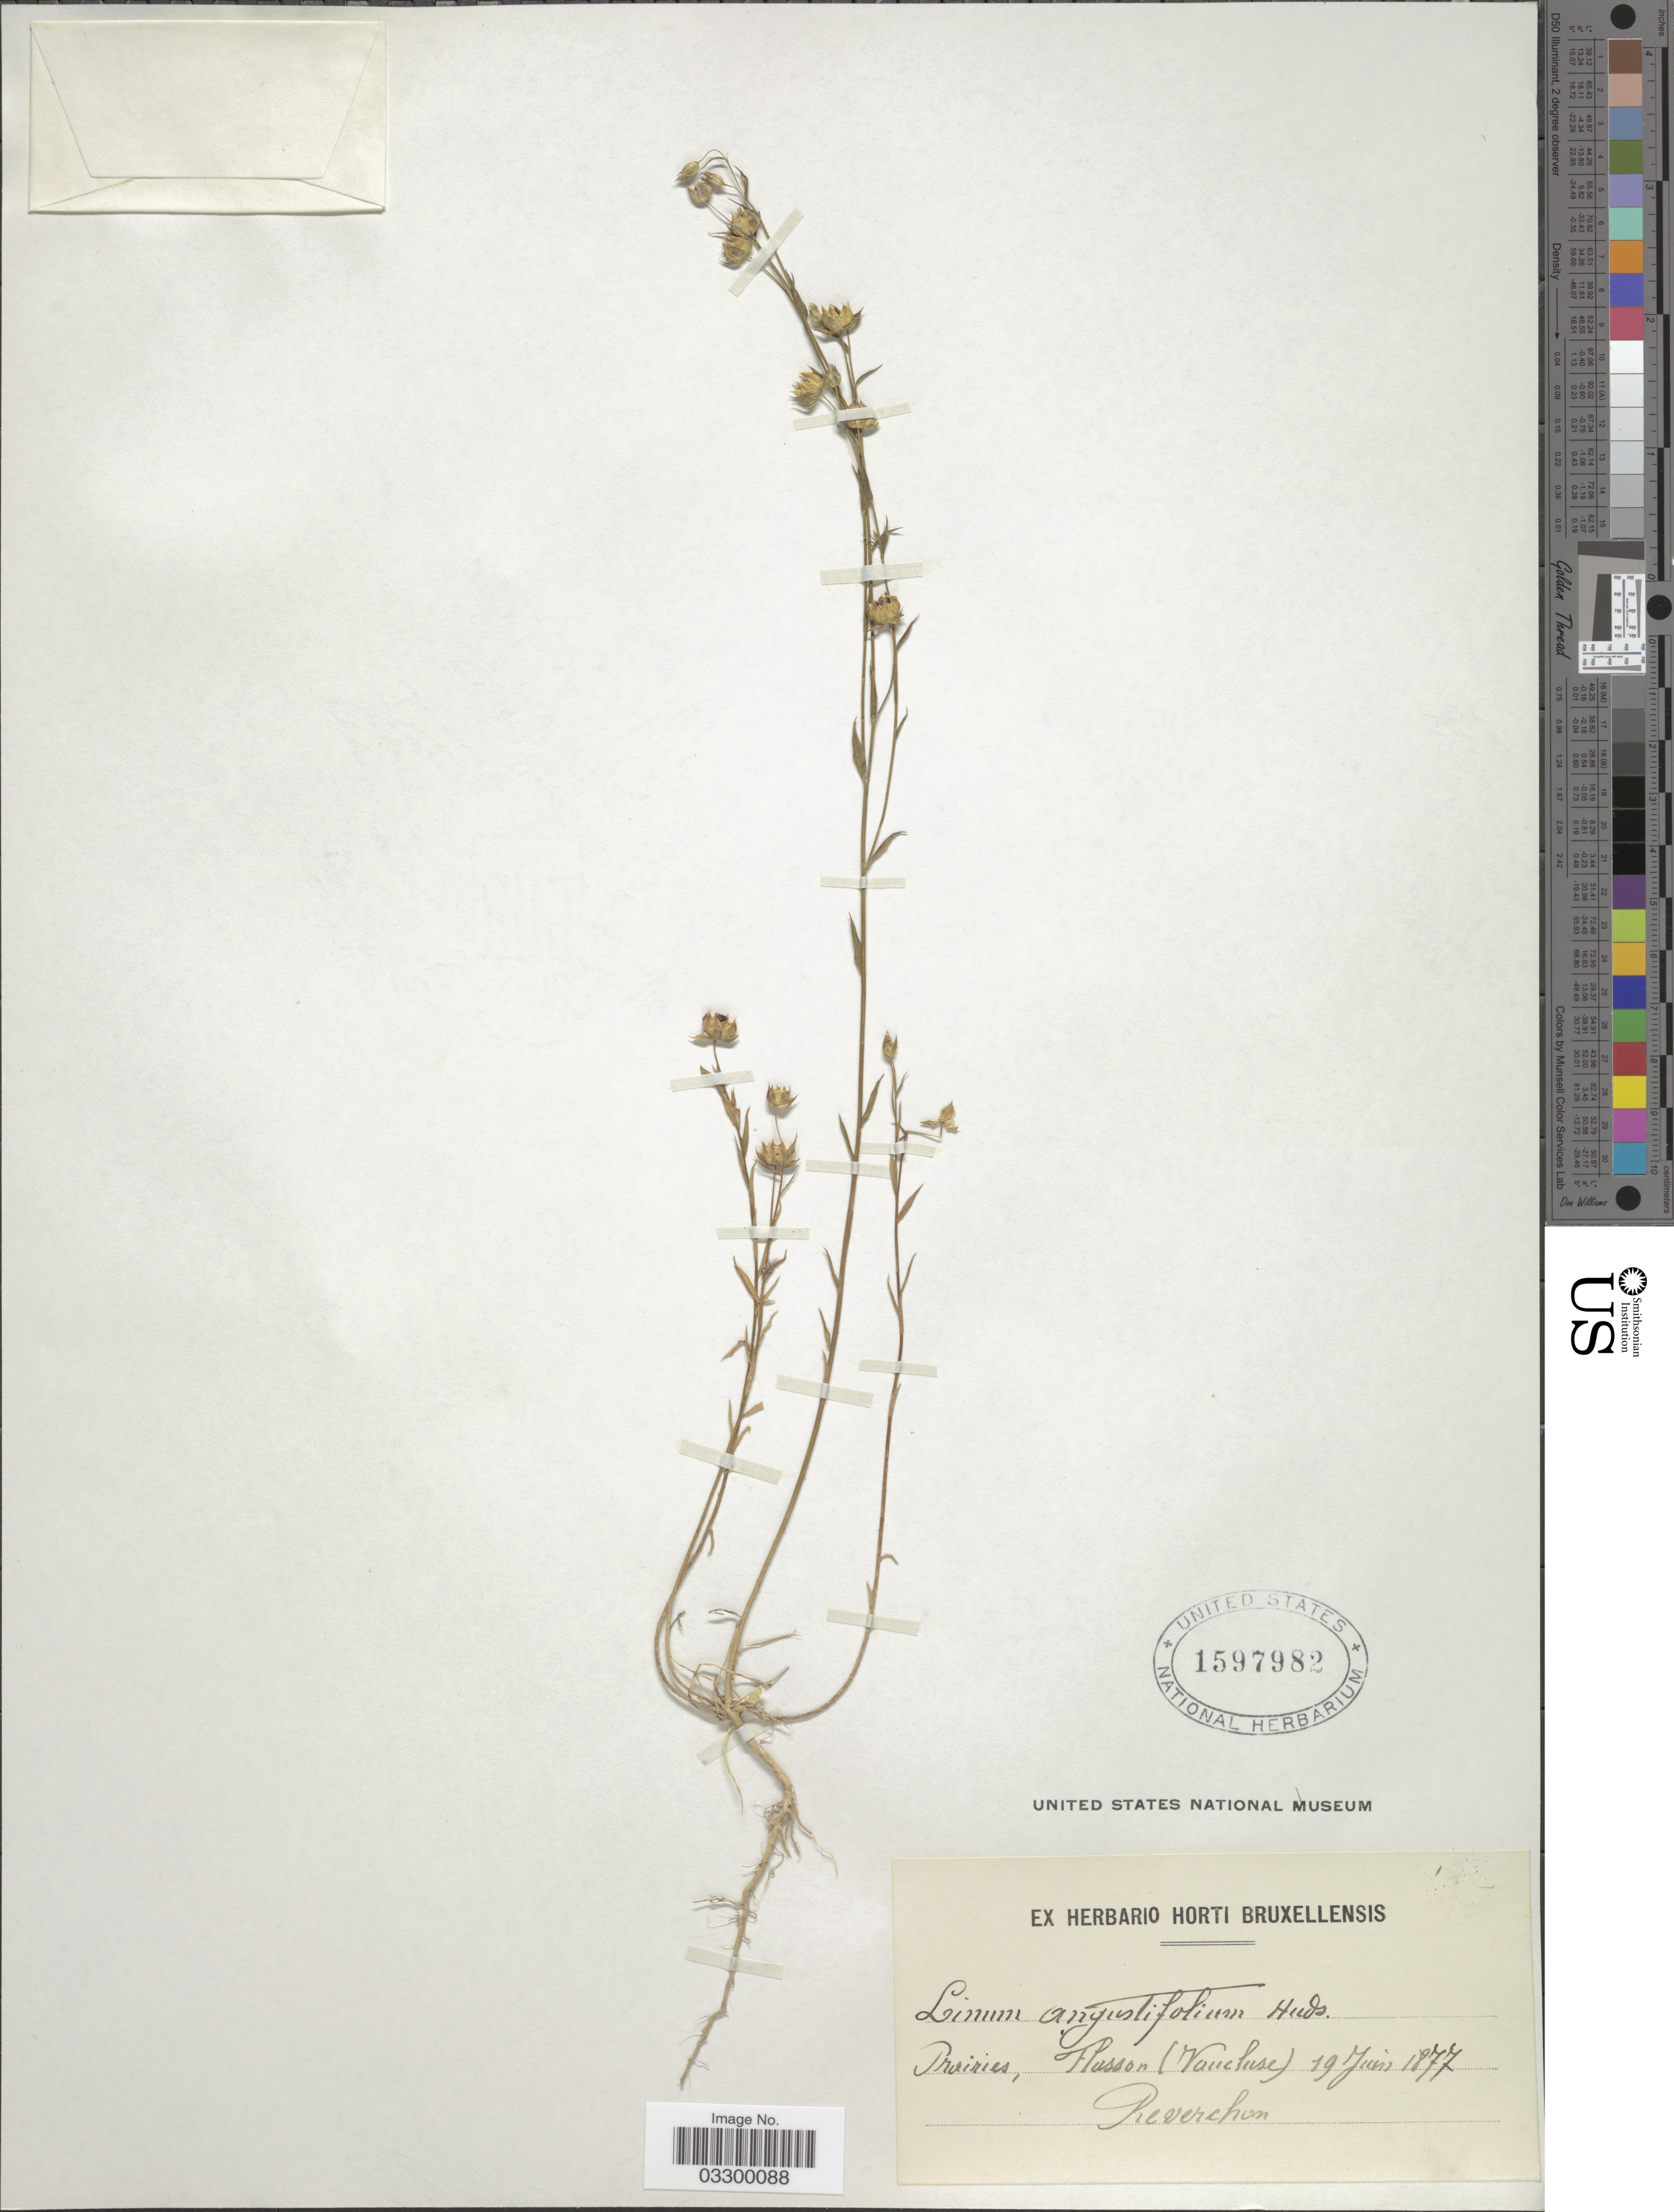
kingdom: Plantae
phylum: Tracheophyta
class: Magnoliopsida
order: Malpighiales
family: Linaceae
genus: Linum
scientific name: Linum angustifolium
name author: Huds.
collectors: -. Reverchon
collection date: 1877-06-19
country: France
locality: Prairies, Flusson (Vauchuse).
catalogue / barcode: US 1597982